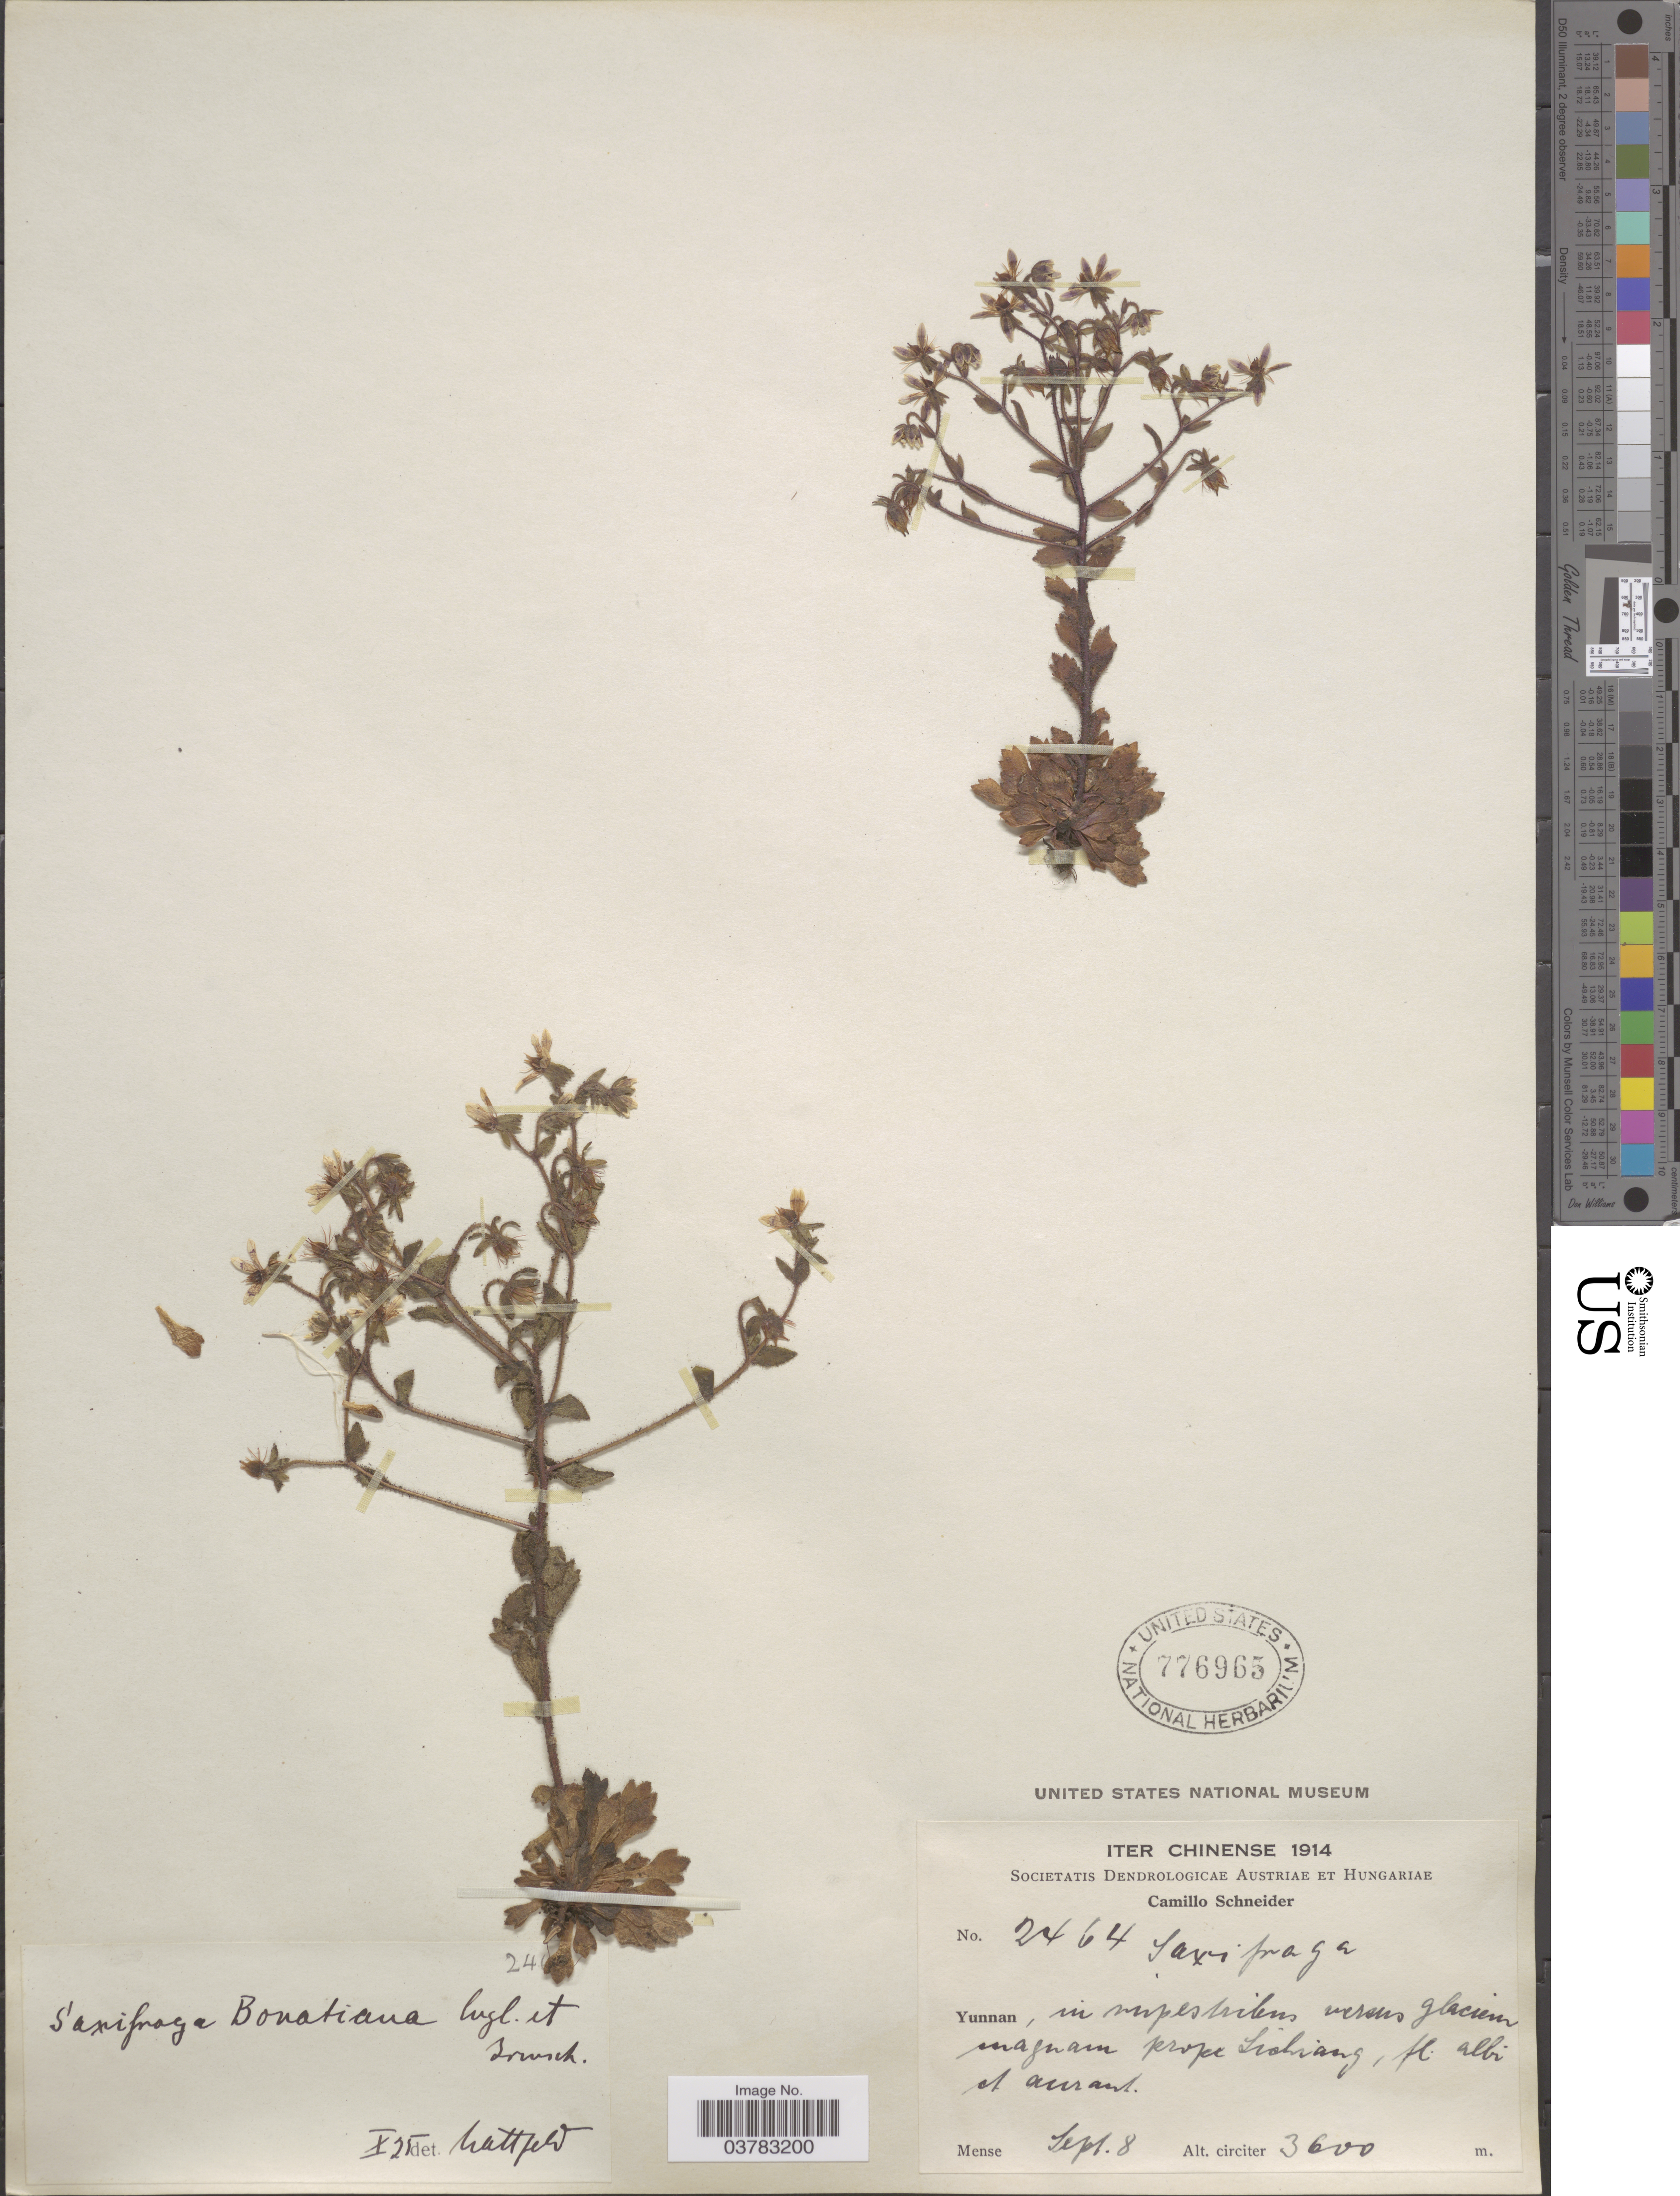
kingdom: Plantae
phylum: Tracheophyta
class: Magnoliopsida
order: Saxifragales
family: Saxifragaceae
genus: Saxifraga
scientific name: Saxifraga bonatiana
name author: Engl. & Irmsch.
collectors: C. K. Schneider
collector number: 2464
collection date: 1914-09-08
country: China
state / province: Yunnan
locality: Iter Chinense 1914. Yunnan, in rupestribus versus glacier magnam [interpreted] prope Lichiang.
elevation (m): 3600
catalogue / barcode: US 776965